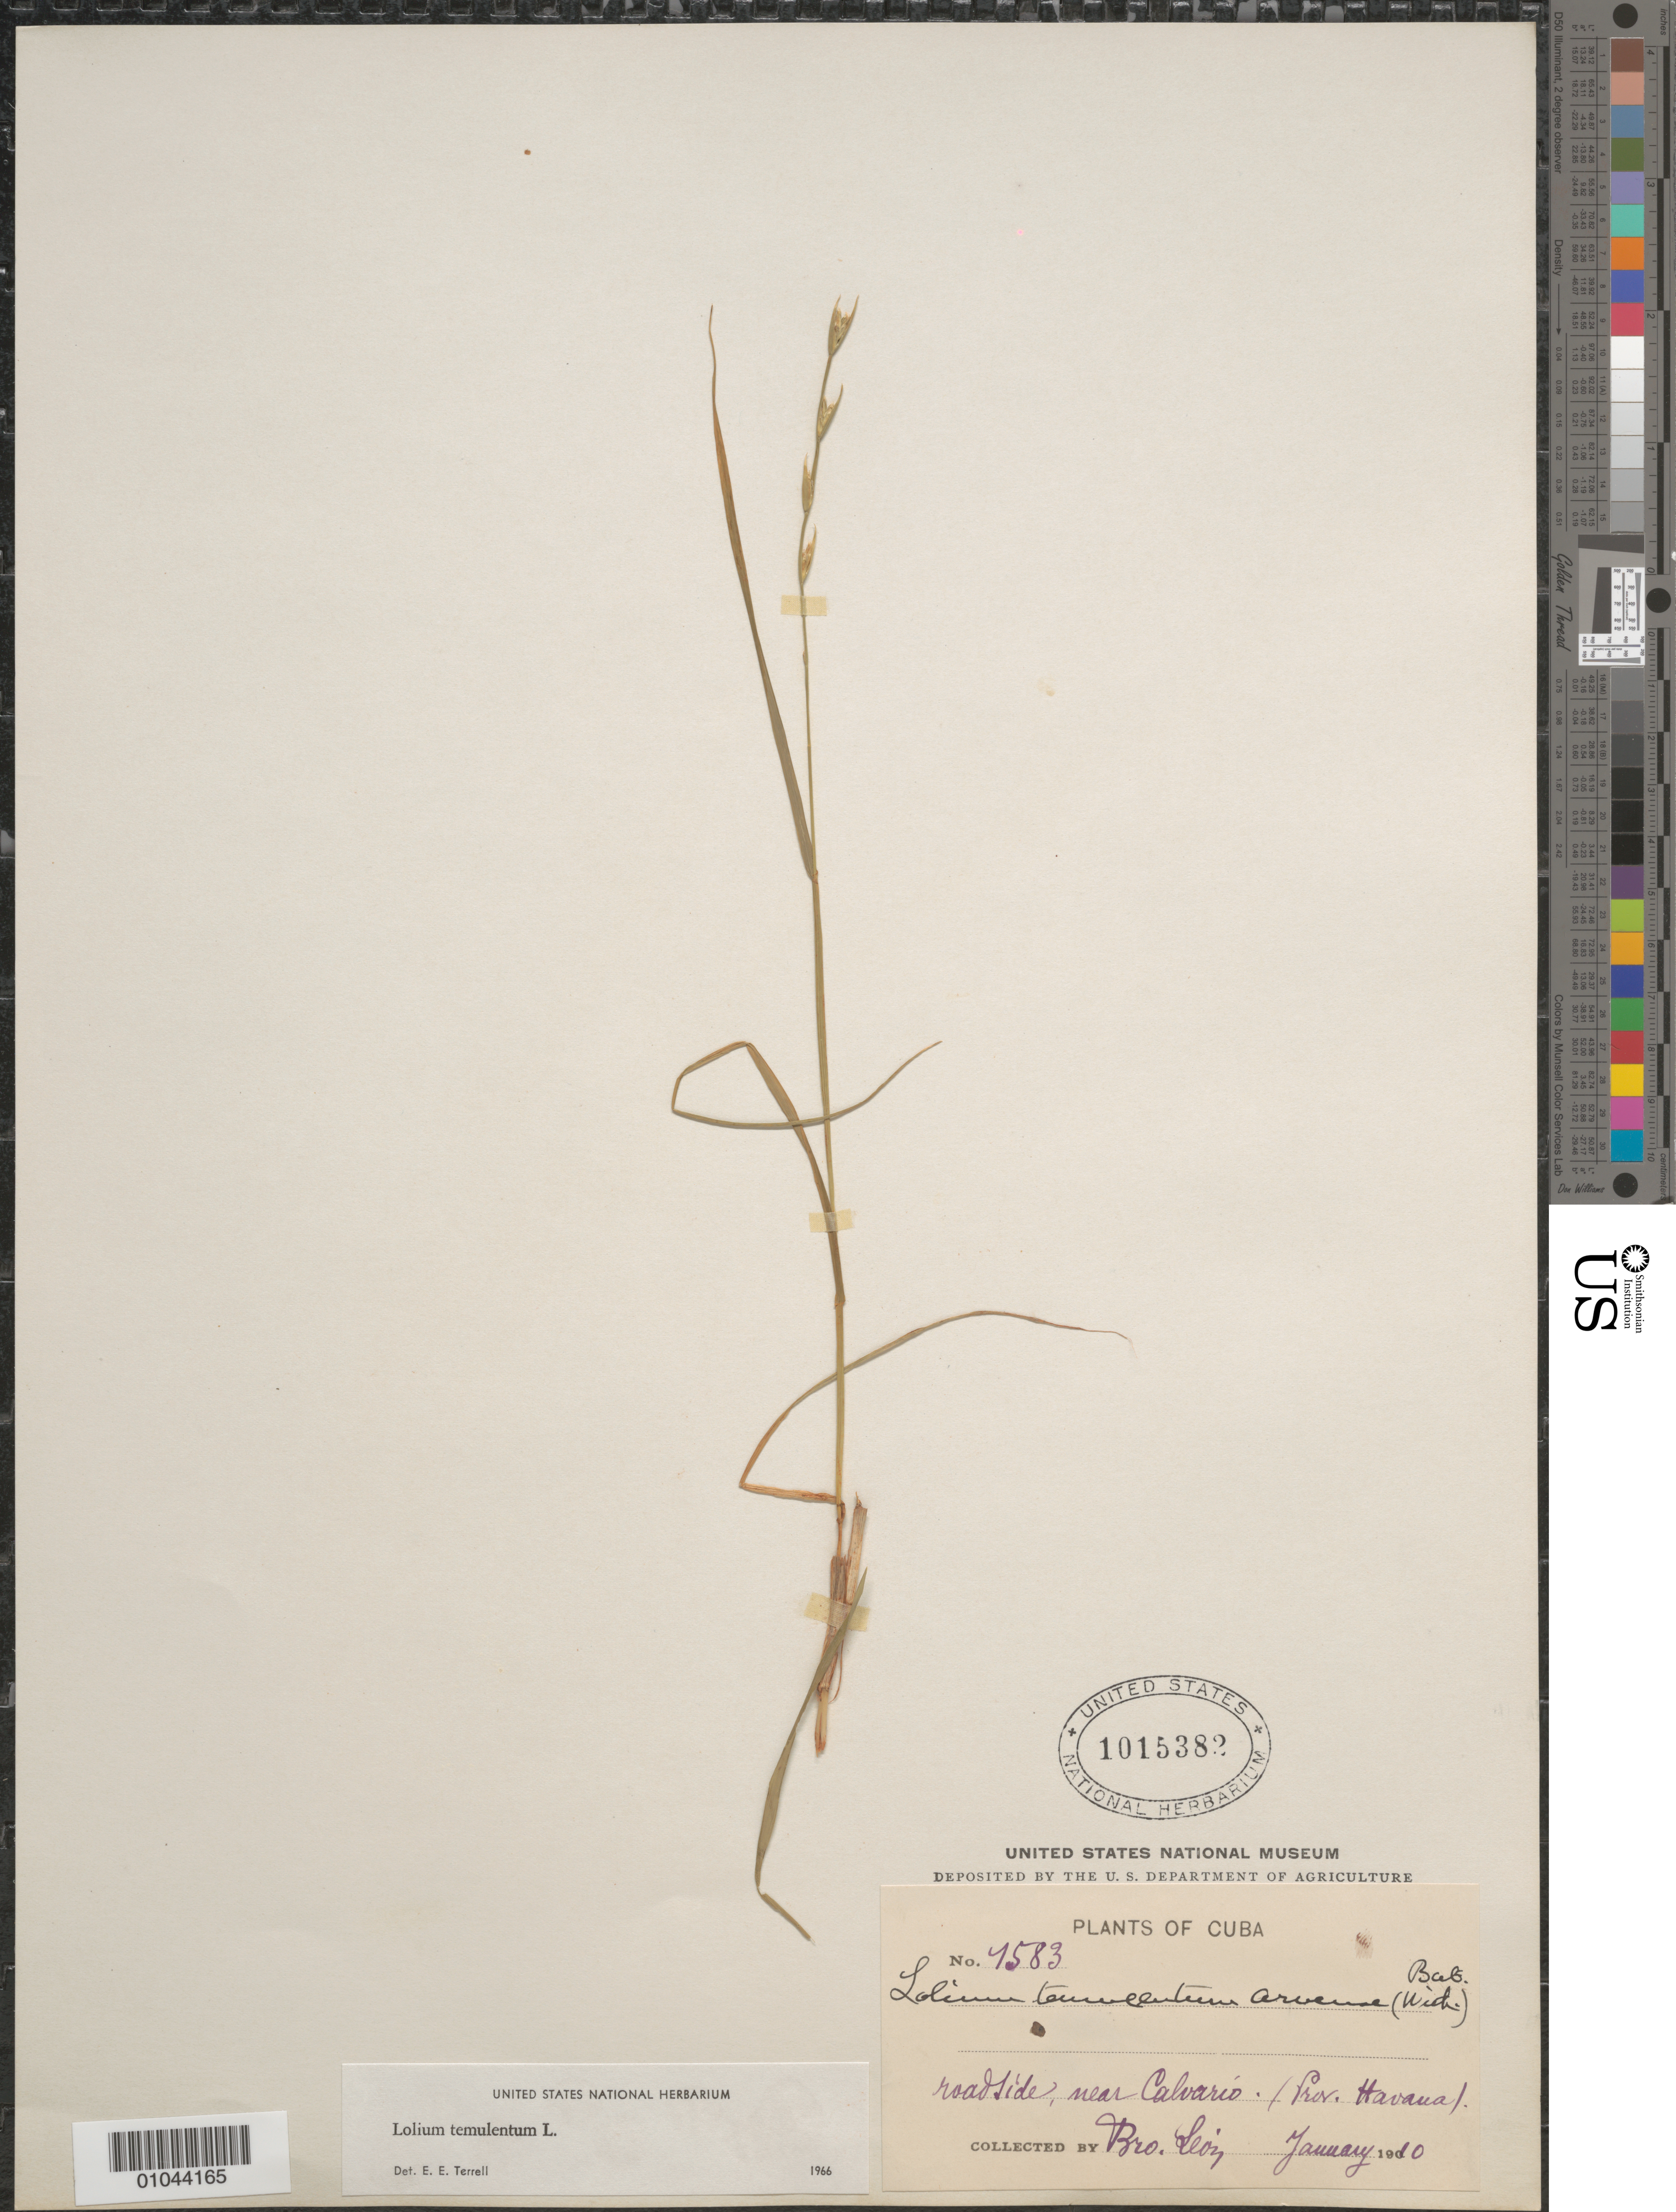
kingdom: Plantae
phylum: Tracheophyta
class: Liliopsida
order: Poales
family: Poaceae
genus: Lolium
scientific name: Lolium temulentum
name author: L.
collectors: Bro. León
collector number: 1583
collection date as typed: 01 Jan 1910 to 31 Jan 1910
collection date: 1910-01-01/1910-01-31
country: Cuba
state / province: La Habana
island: Cuba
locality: near Calvario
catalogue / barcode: US 1015382